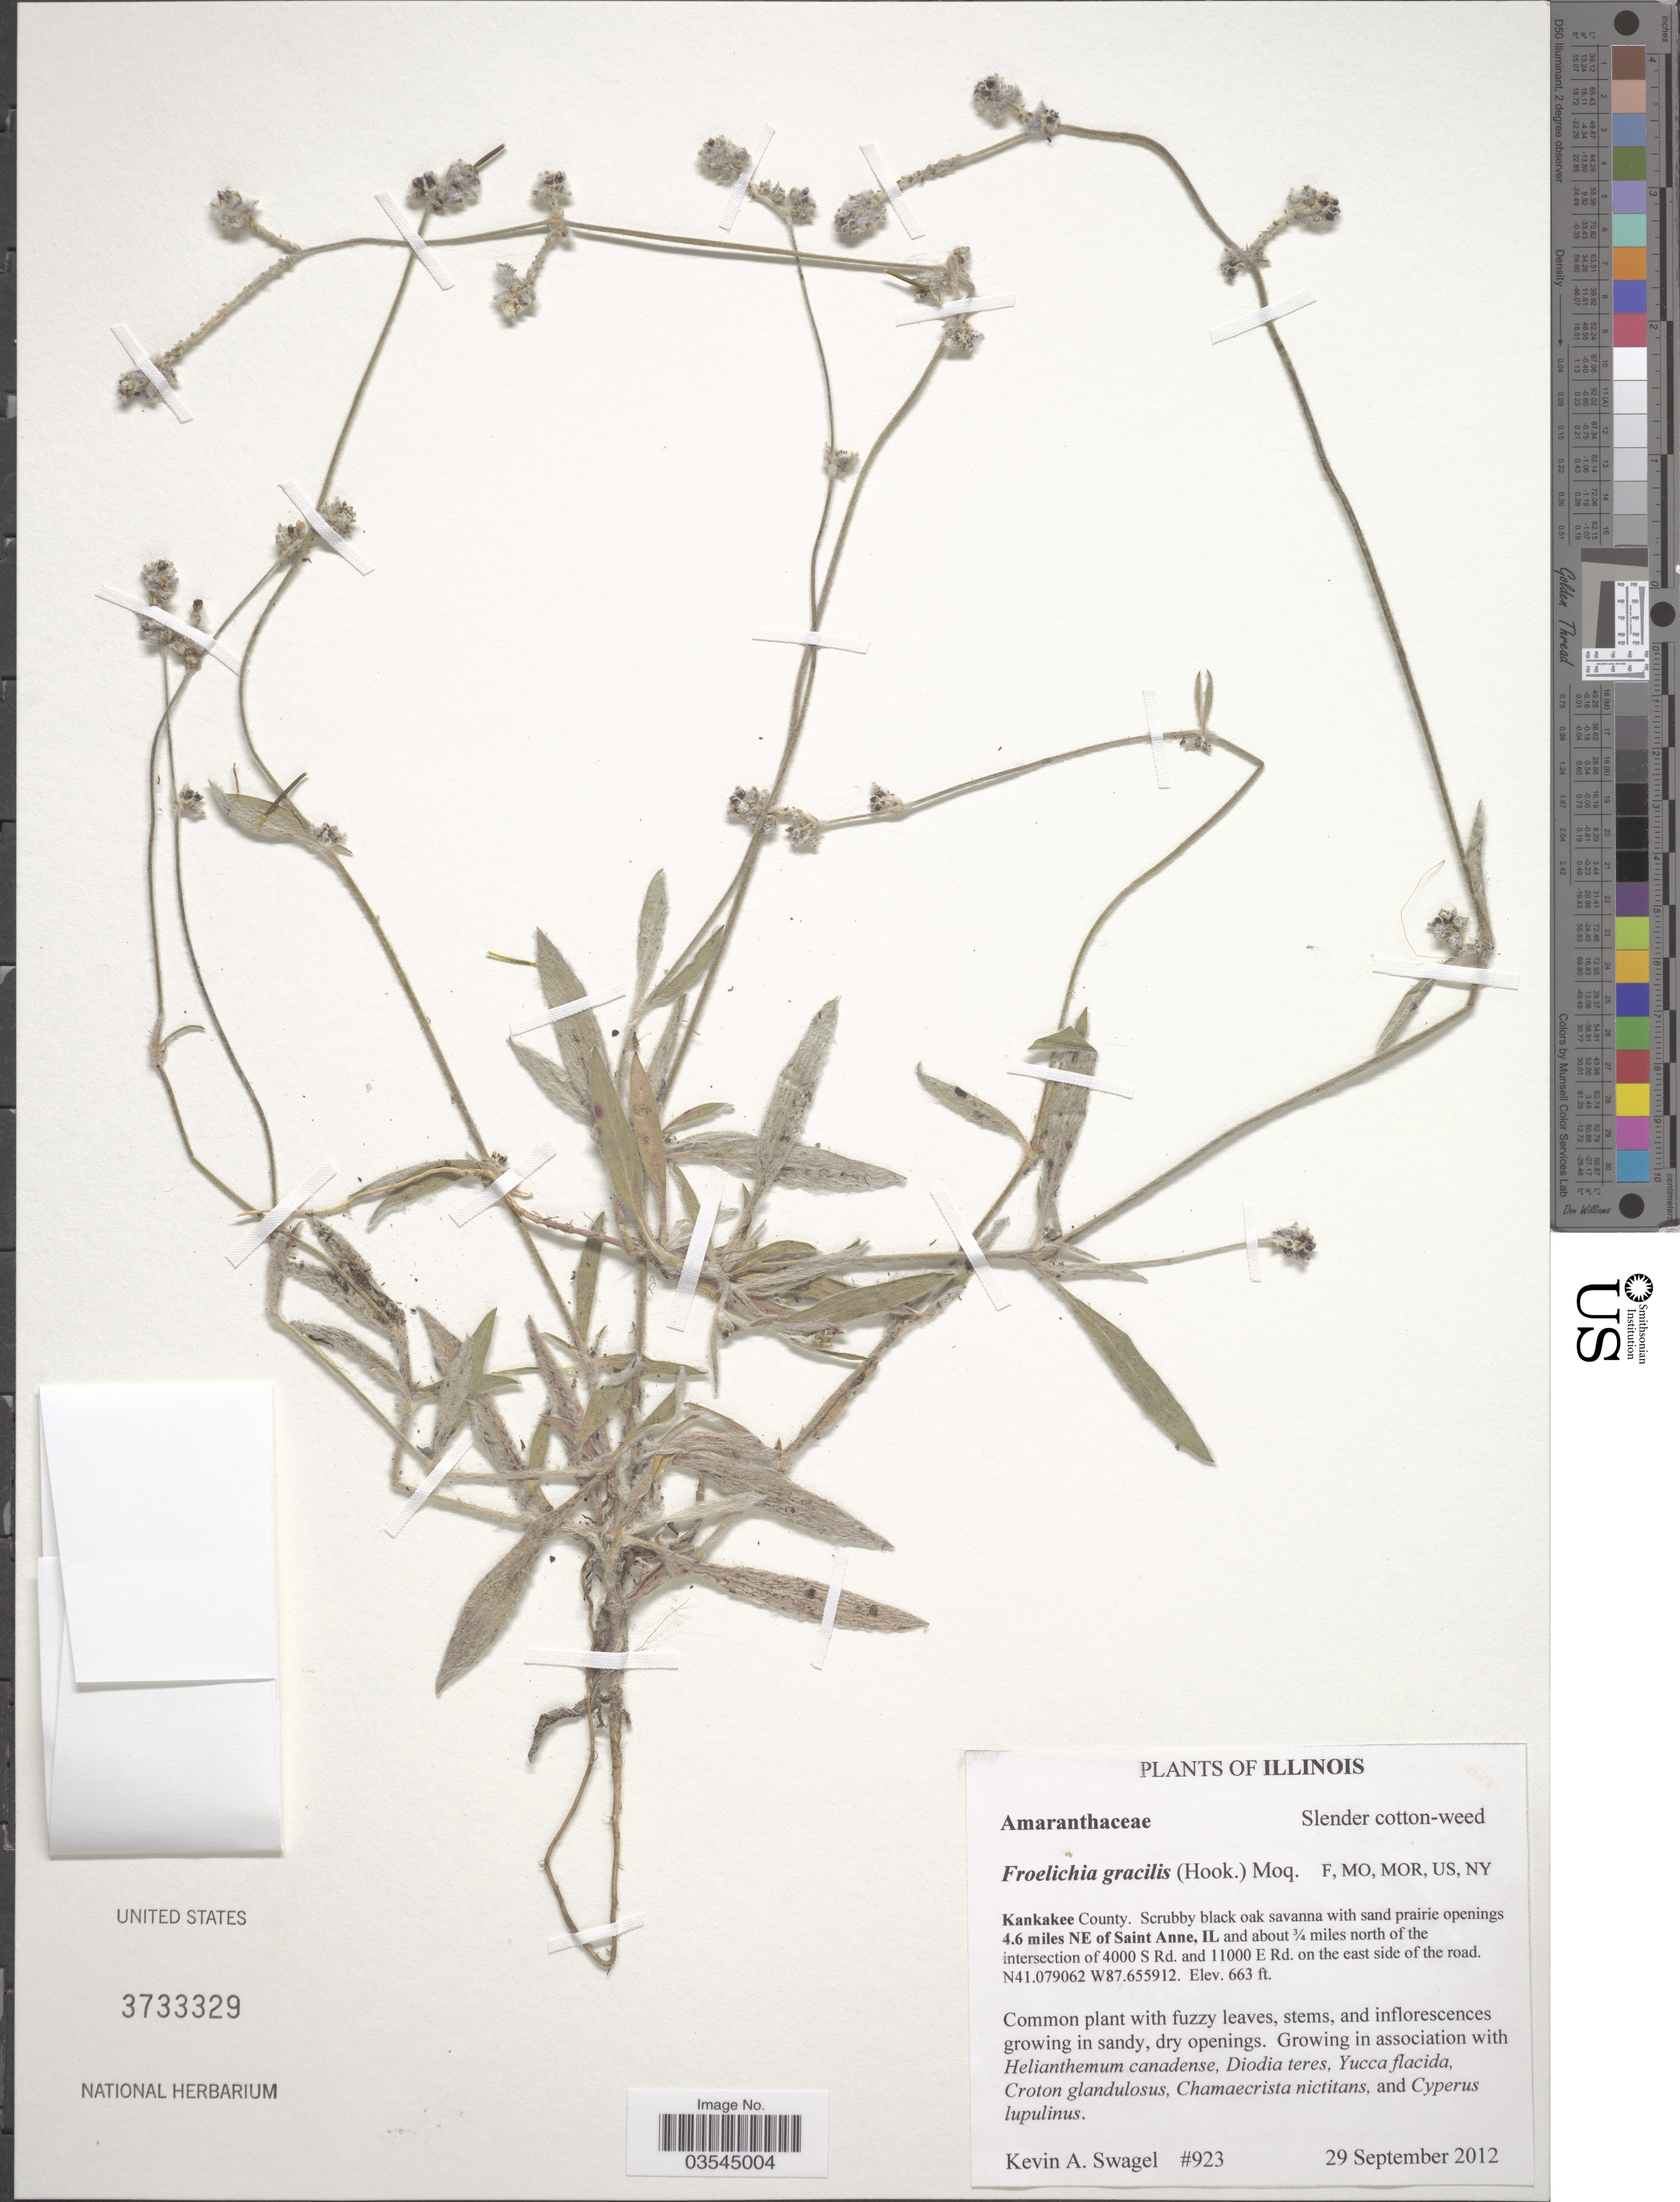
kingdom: Plantae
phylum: Tracheophyta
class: Magnoliopsida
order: Caryophyllales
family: Amaranthaceae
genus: Froelichia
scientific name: Froelichia gracilis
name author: (Hook.) Moq.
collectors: K. Swagel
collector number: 923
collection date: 2012-09-29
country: United States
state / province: Illinois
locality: Kankakee County. 4.6 miles NE of Saint Anne, Il and about ¾ miles north of the intersection of 4000 S Rd. and 11000 E Rd. on the east side of the road.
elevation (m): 202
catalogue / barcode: US 3733329